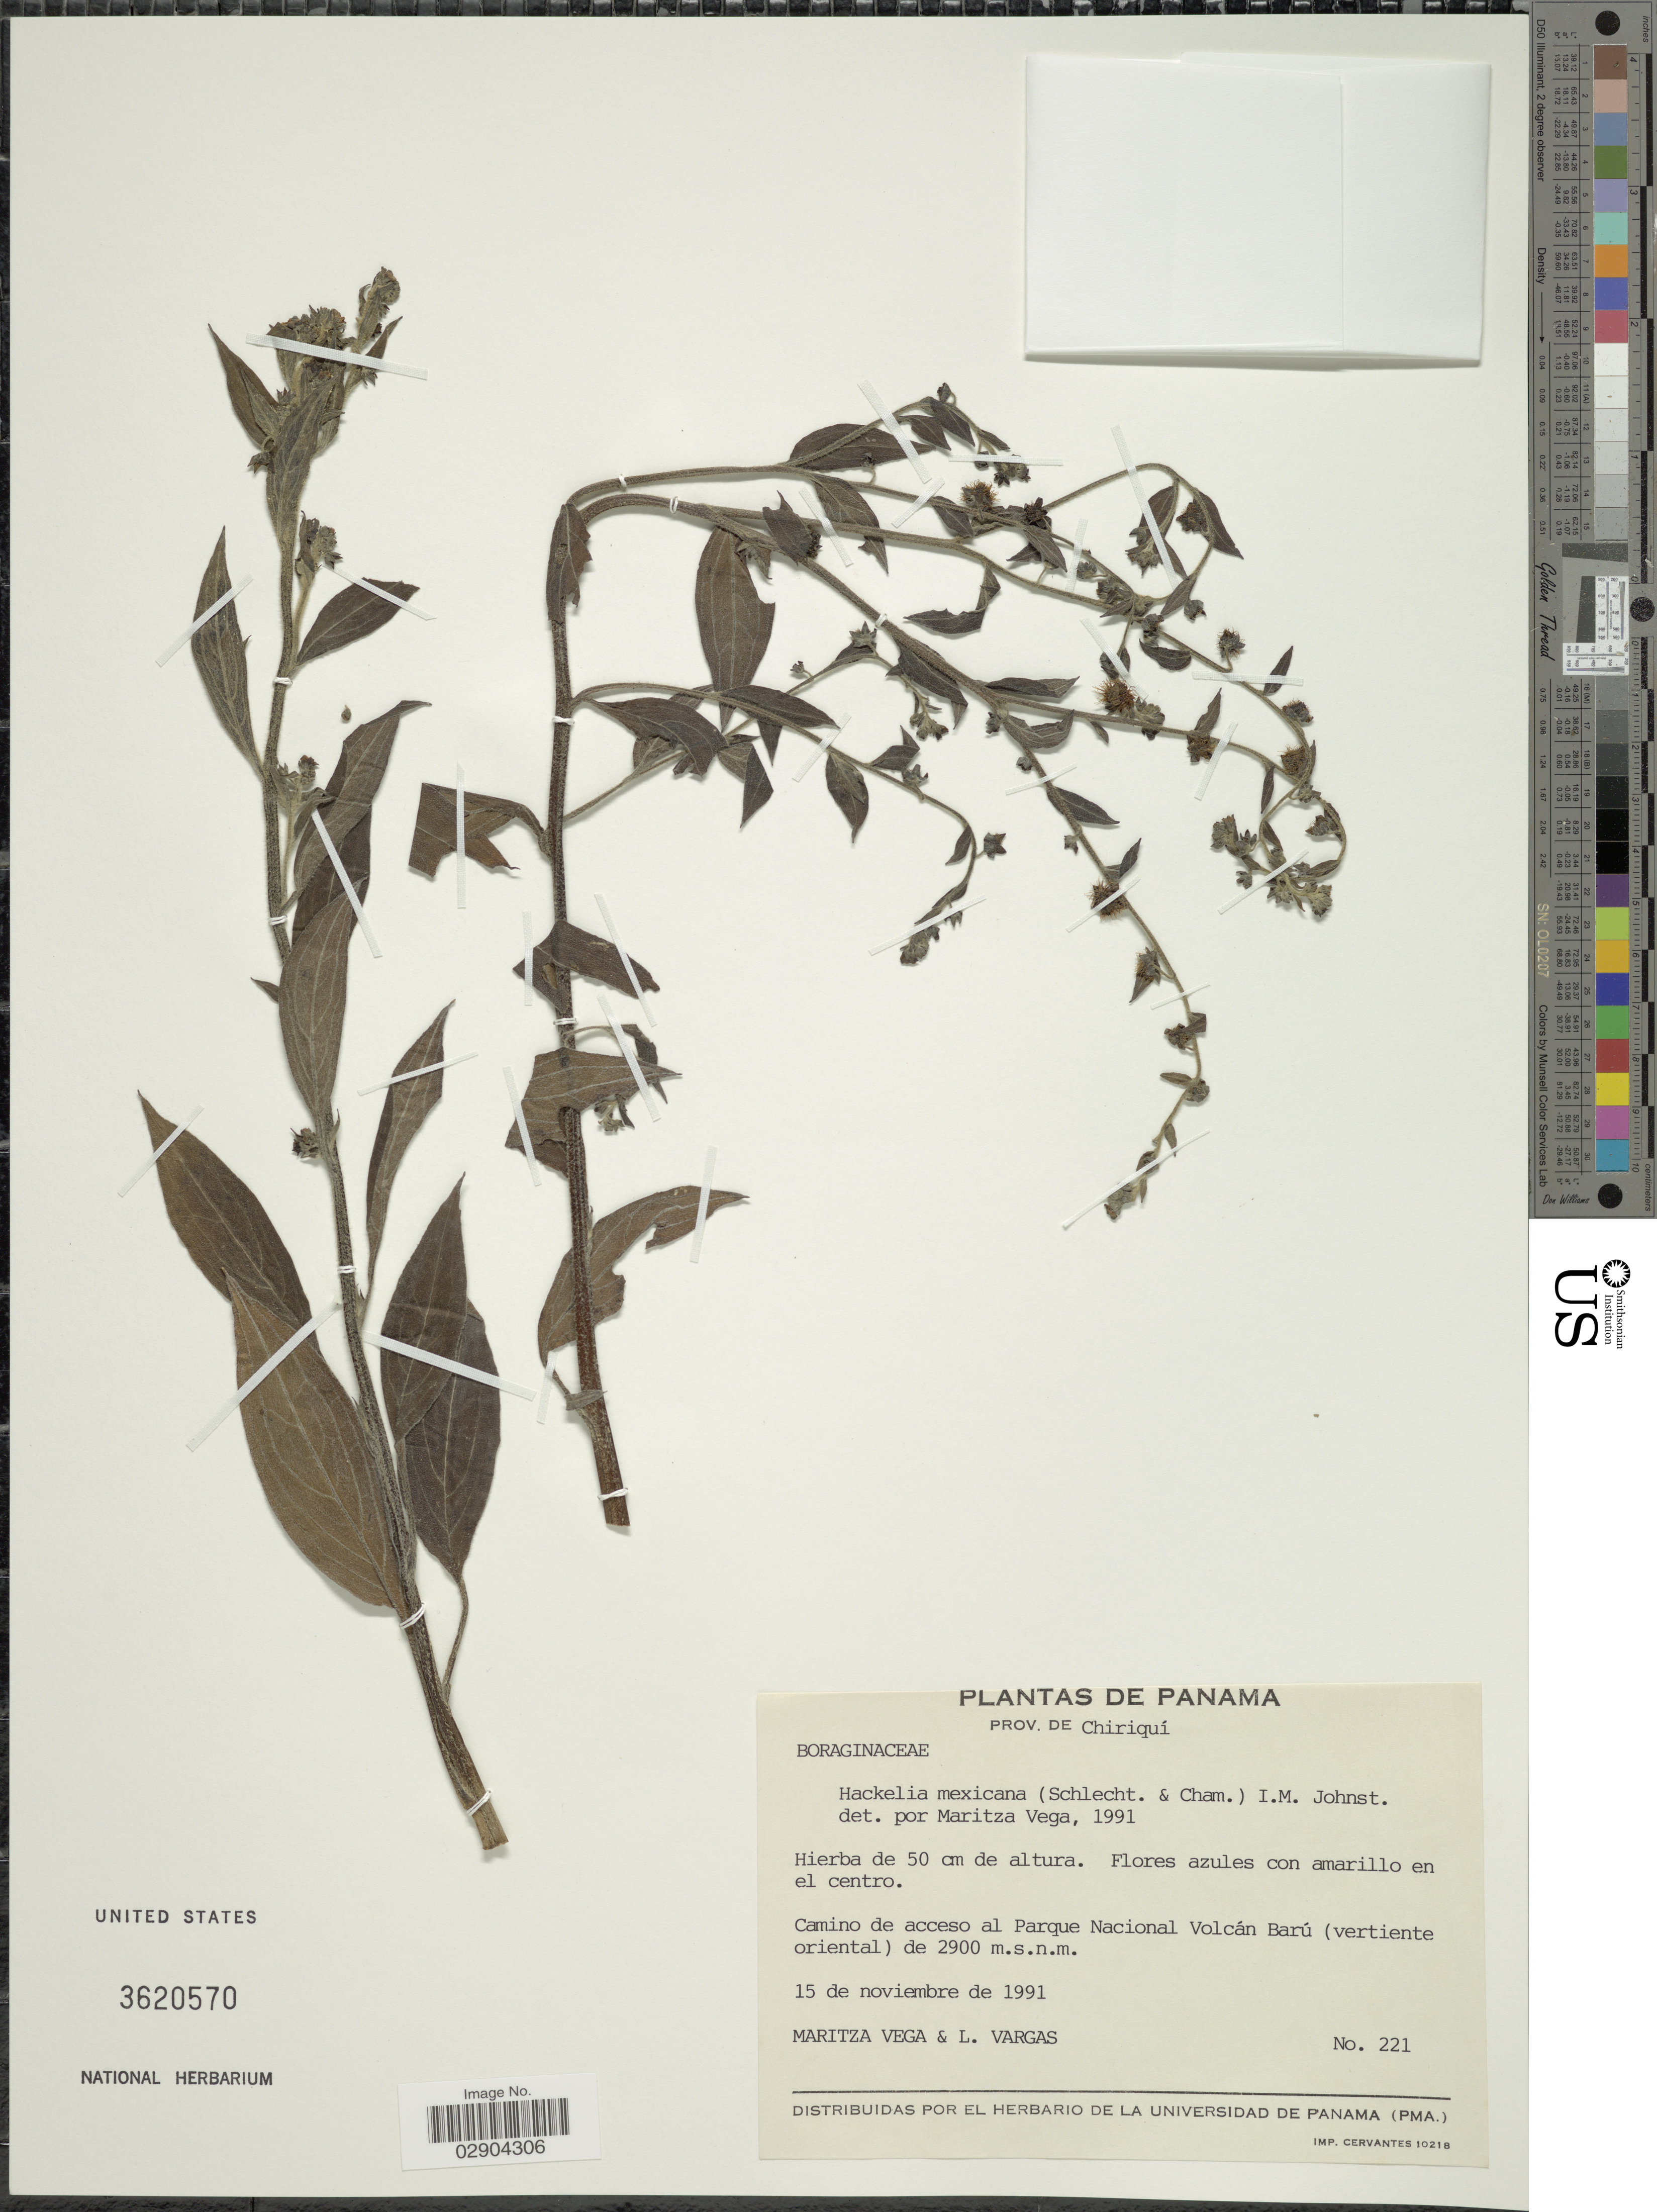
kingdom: Plantae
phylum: Tracheophyta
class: Magnoliopsida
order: Boraginales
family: Boraginaceae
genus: Hackelia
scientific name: Hackelia mexicana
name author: (Schltdl. & Cham.) I.M. Johnst.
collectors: M. Vega & L. Vargas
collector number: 221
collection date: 1991-11-15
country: Panama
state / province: Chiriqui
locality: Prov. de Chiriqui. Camino de acceso al Parque Nacional Volcán Barú (vertiente oriental).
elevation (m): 2900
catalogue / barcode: US 3620570